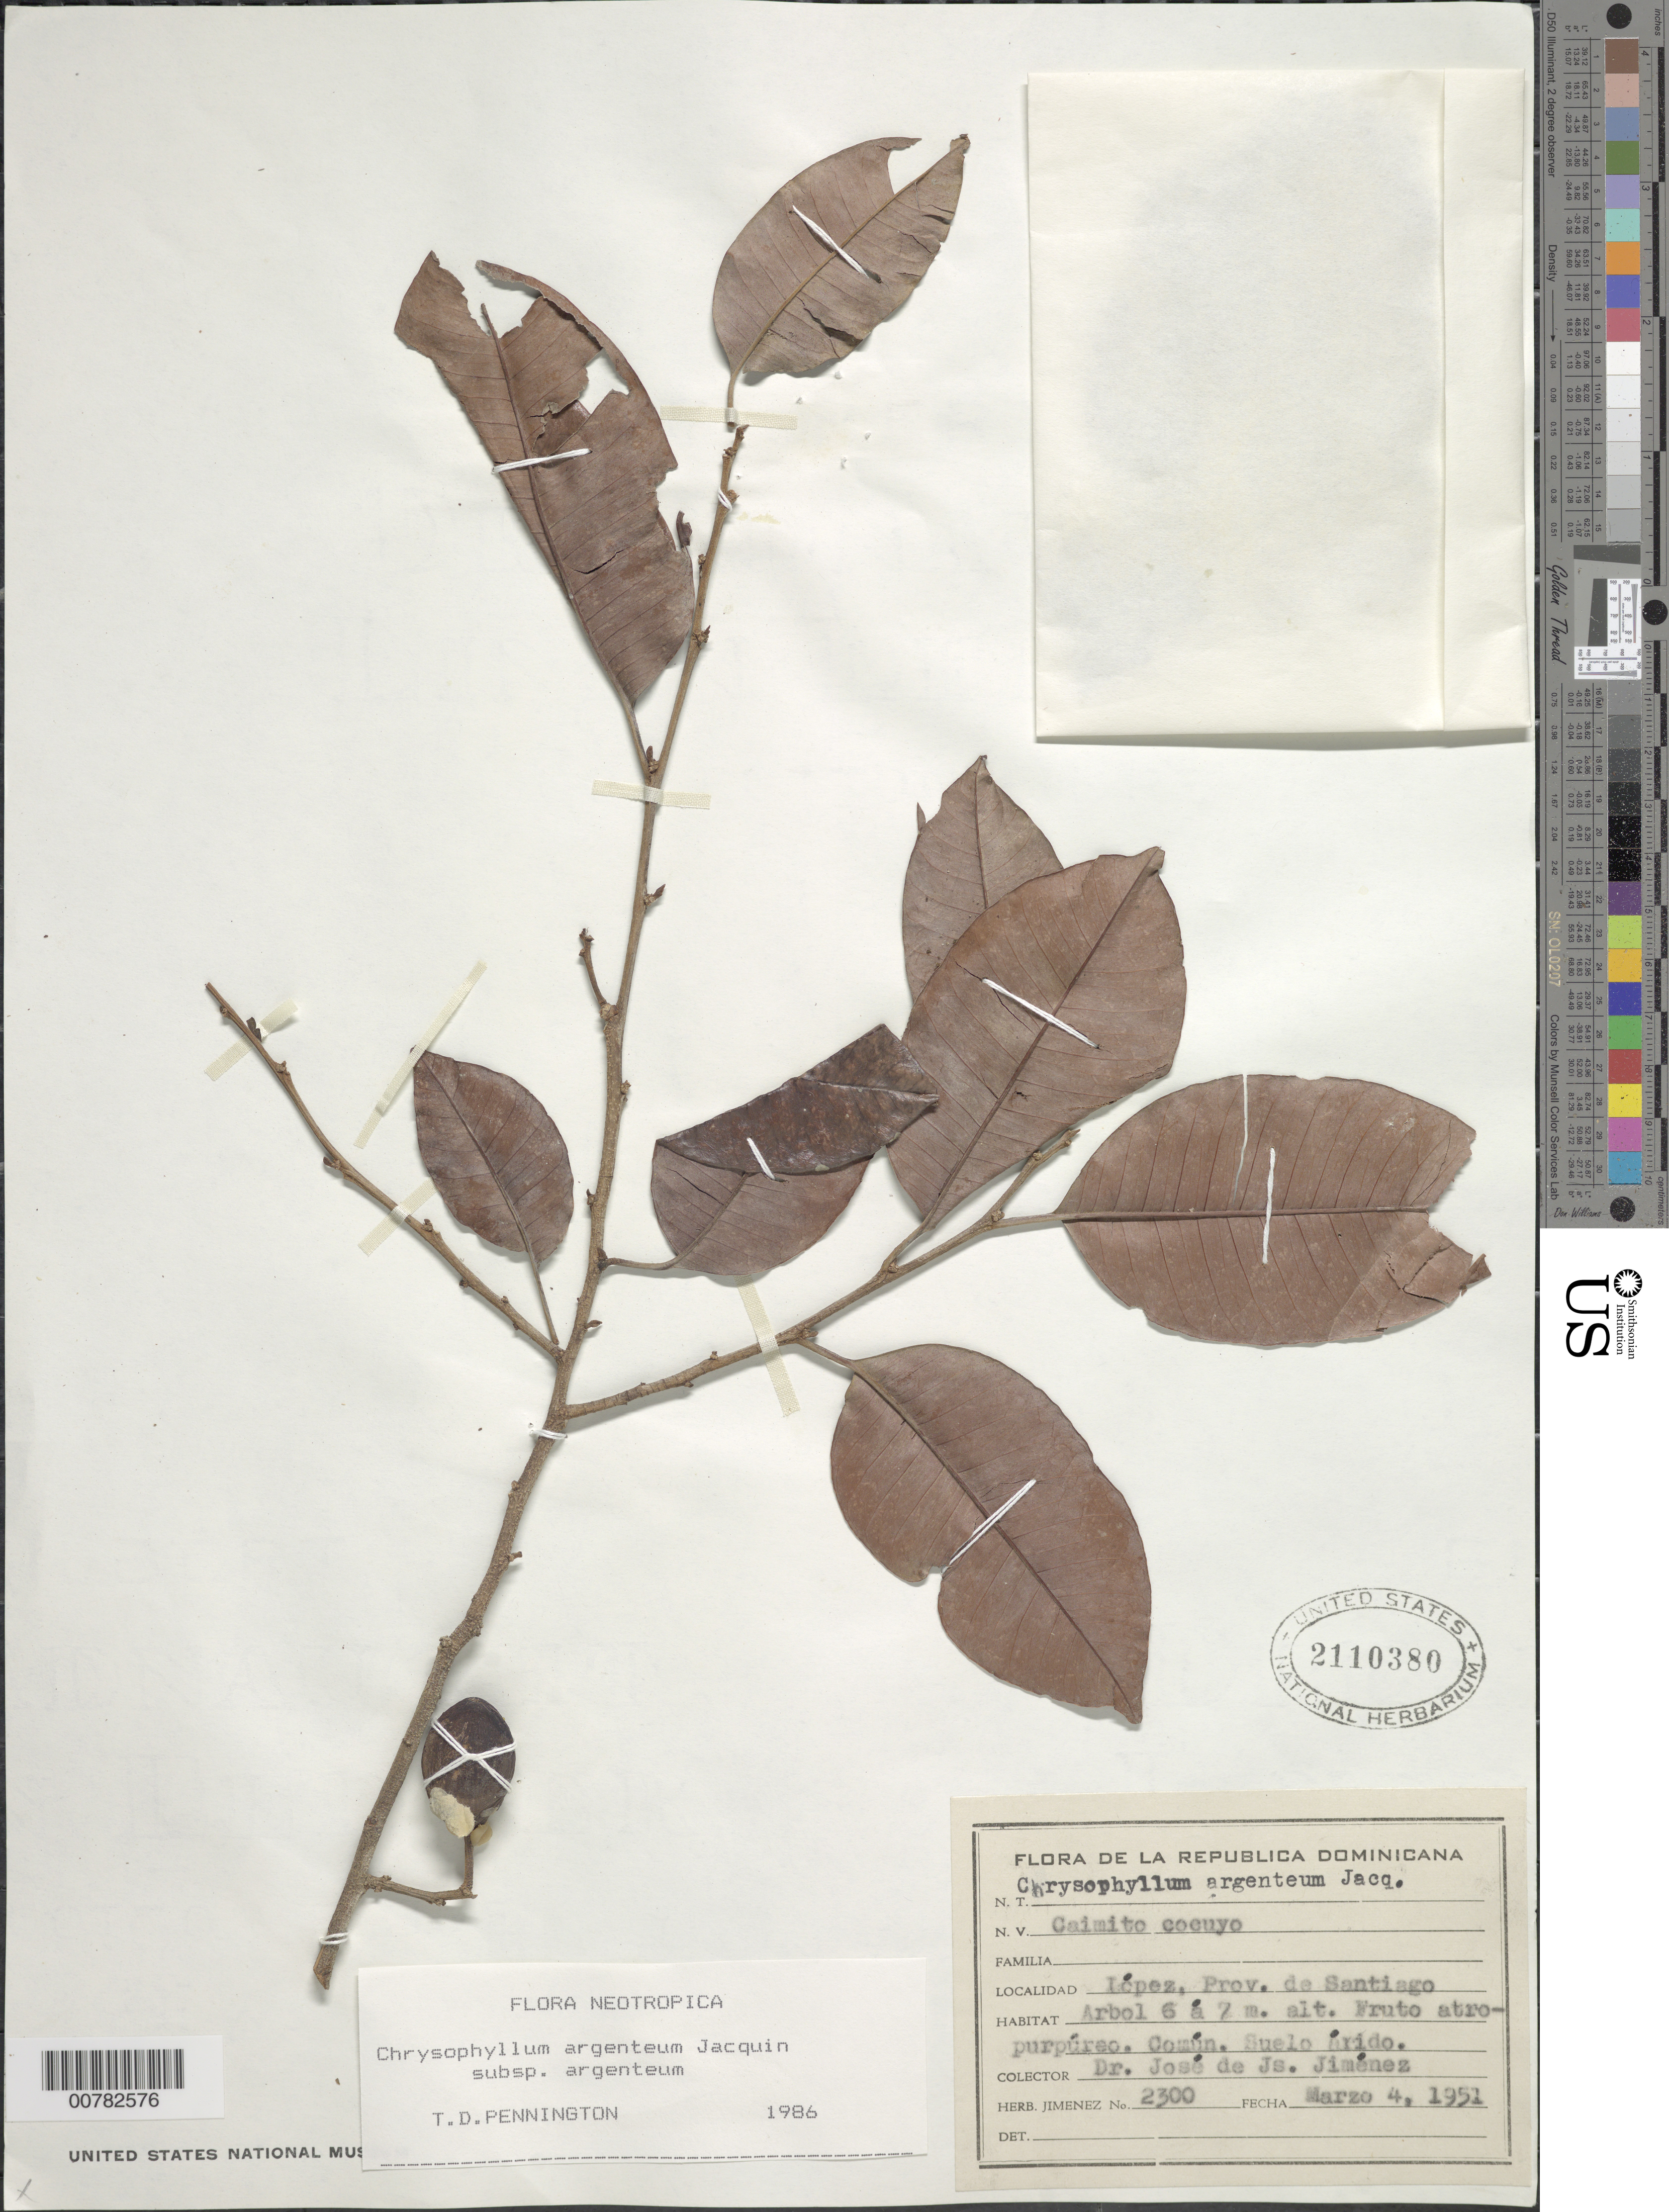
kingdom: Plantae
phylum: Tracheophyta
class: Magnoliopsida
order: Ericales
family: Sapotaceae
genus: Chrysophyllum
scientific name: Chrysophyllum argenteum subsp. auratum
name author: (Miq.) T.D. Penn.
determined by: Pennington, T. D., (K)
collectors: J. J. Jiménez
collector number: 2300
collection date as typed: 04 Mar 1951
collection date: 1951-03-04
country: Dominican Republic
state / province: Santiago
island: Hispaniola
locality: López.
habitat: Arid soil.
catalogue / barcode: US 2110380